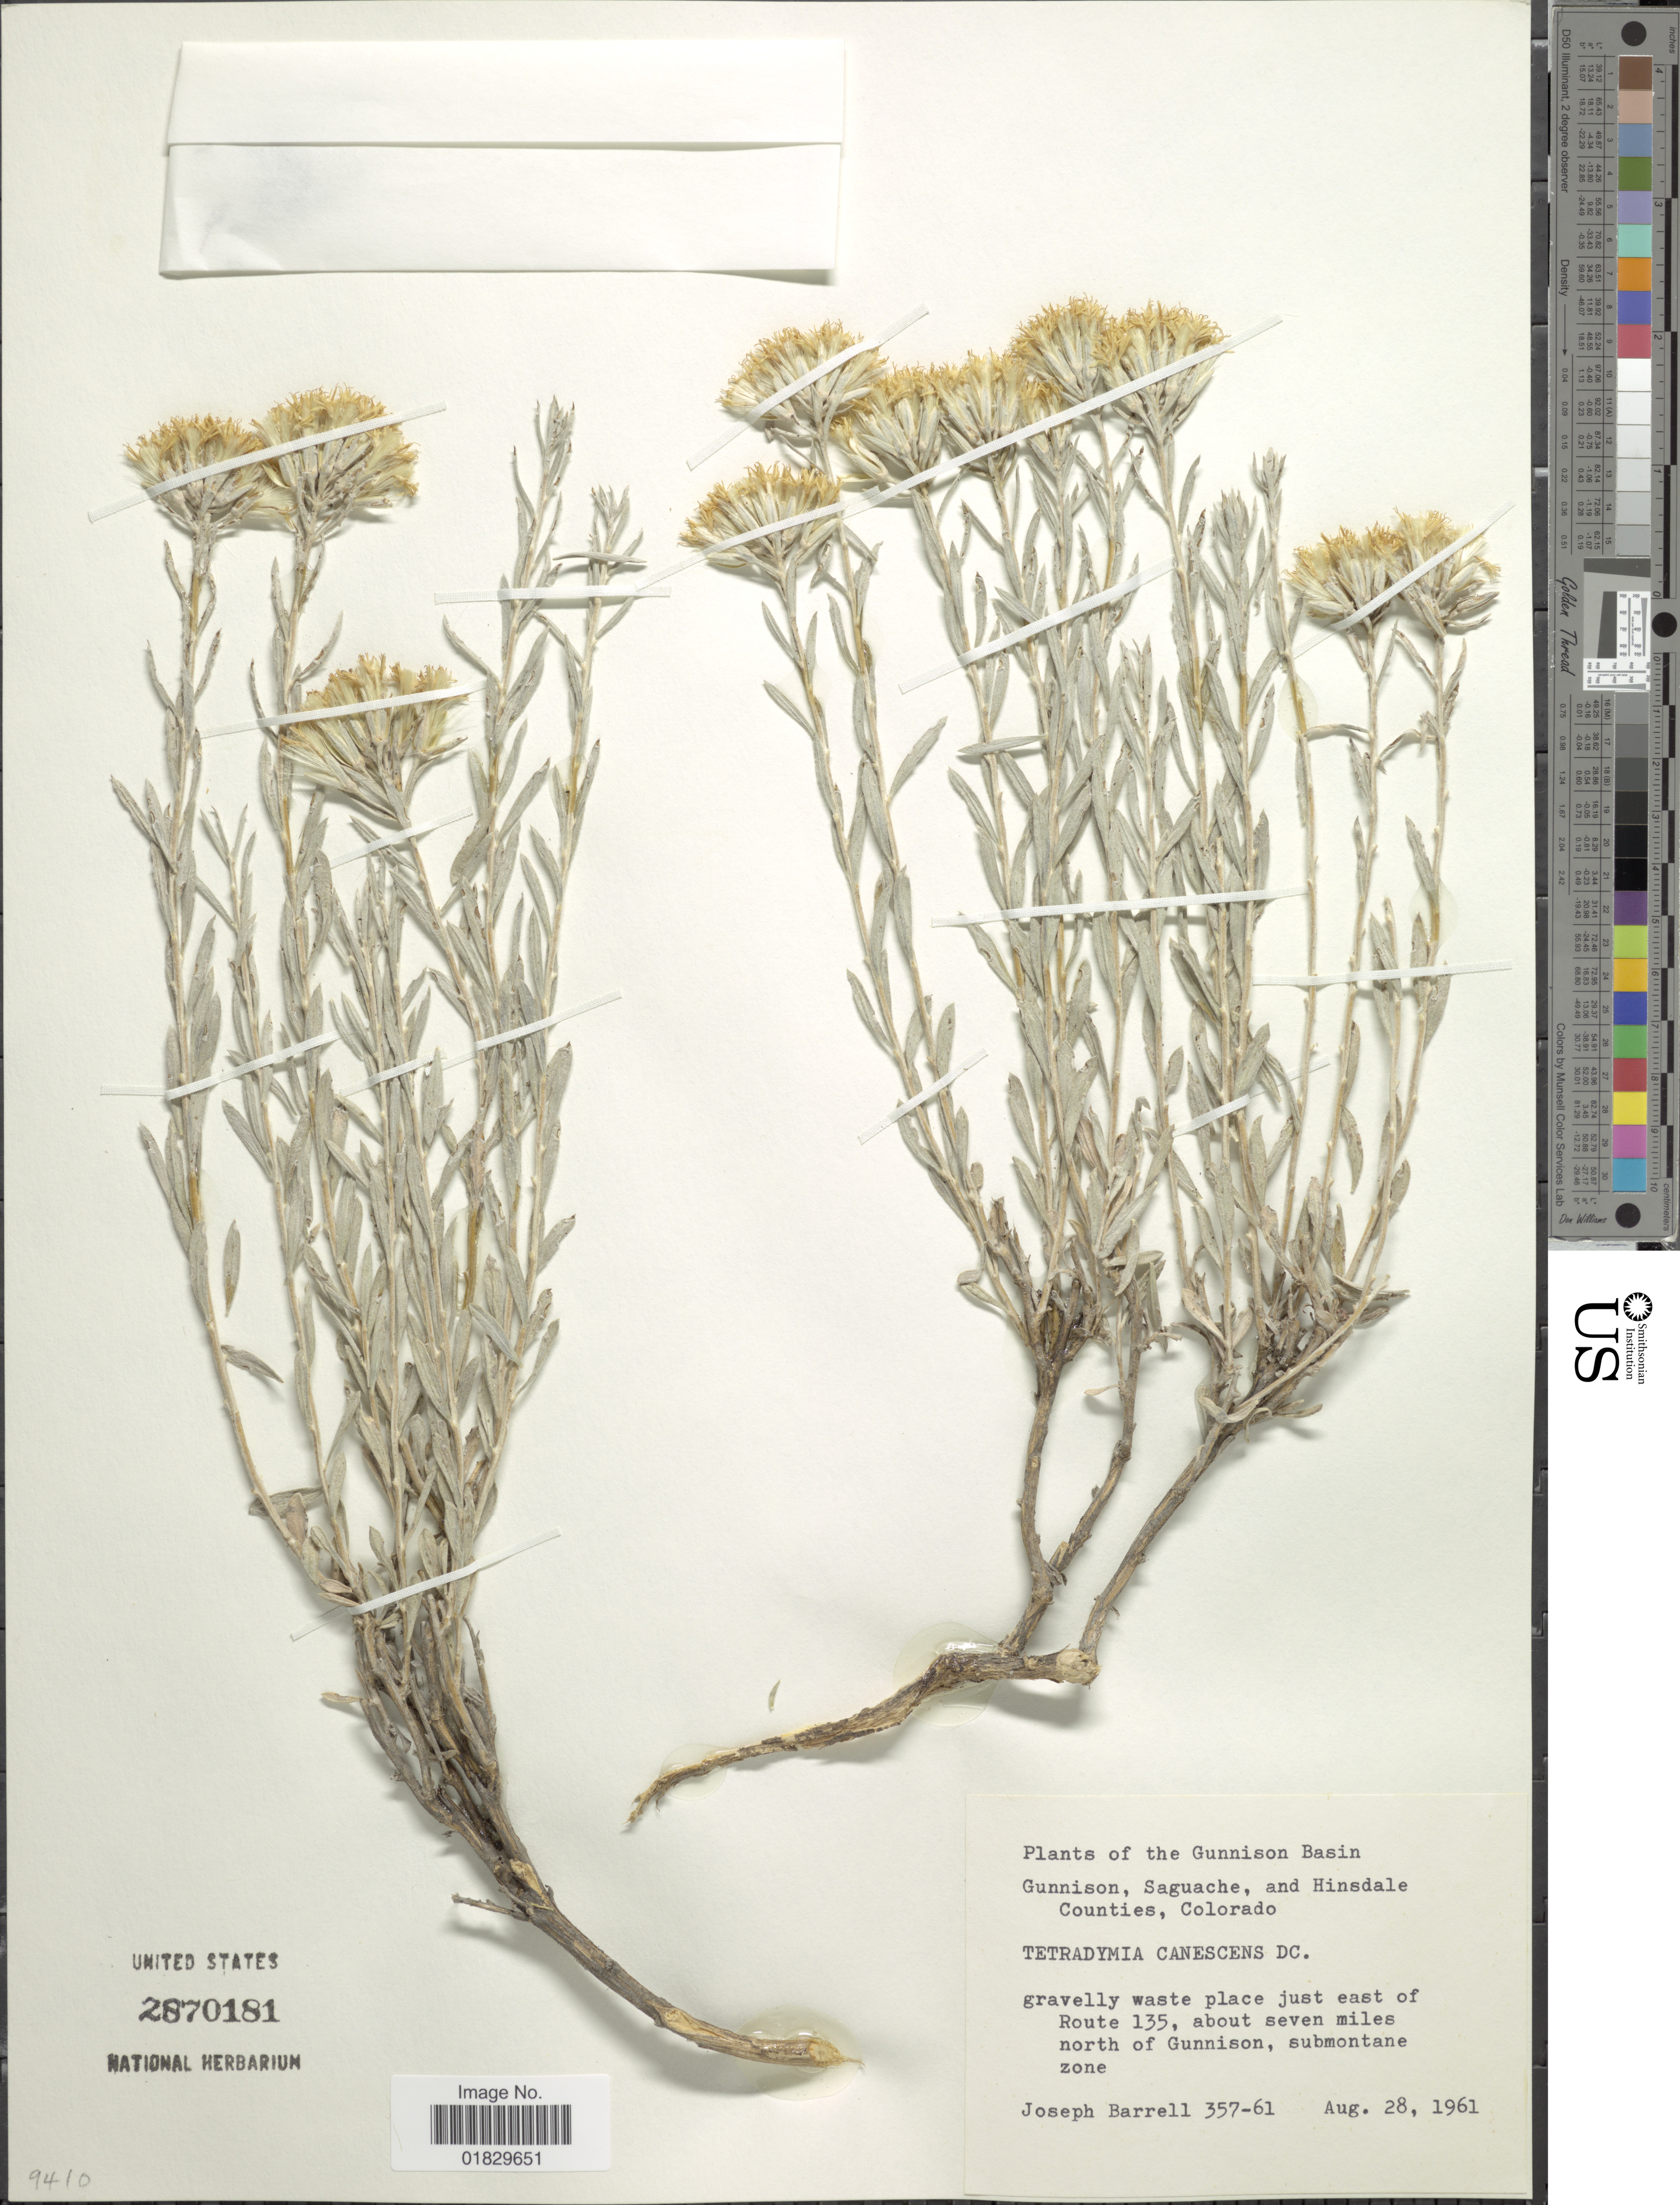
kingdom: Plantae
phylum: Tracheophyta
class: Magnoliopsida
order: Asterales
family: Asteraceae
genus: Tetradymia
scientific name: Tetradymia canescens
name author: DC.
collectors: J. Barrell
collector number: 357-61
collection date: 1961-08-28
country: United States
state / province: Colorado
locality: Gunnison Basin. Gunnison, Saguache, and Hinsdale Counties, Colorado. Gravelly waste place just east of Route 135, above seven miles north of Gunnison, submontane zone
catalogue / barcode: US 2870181